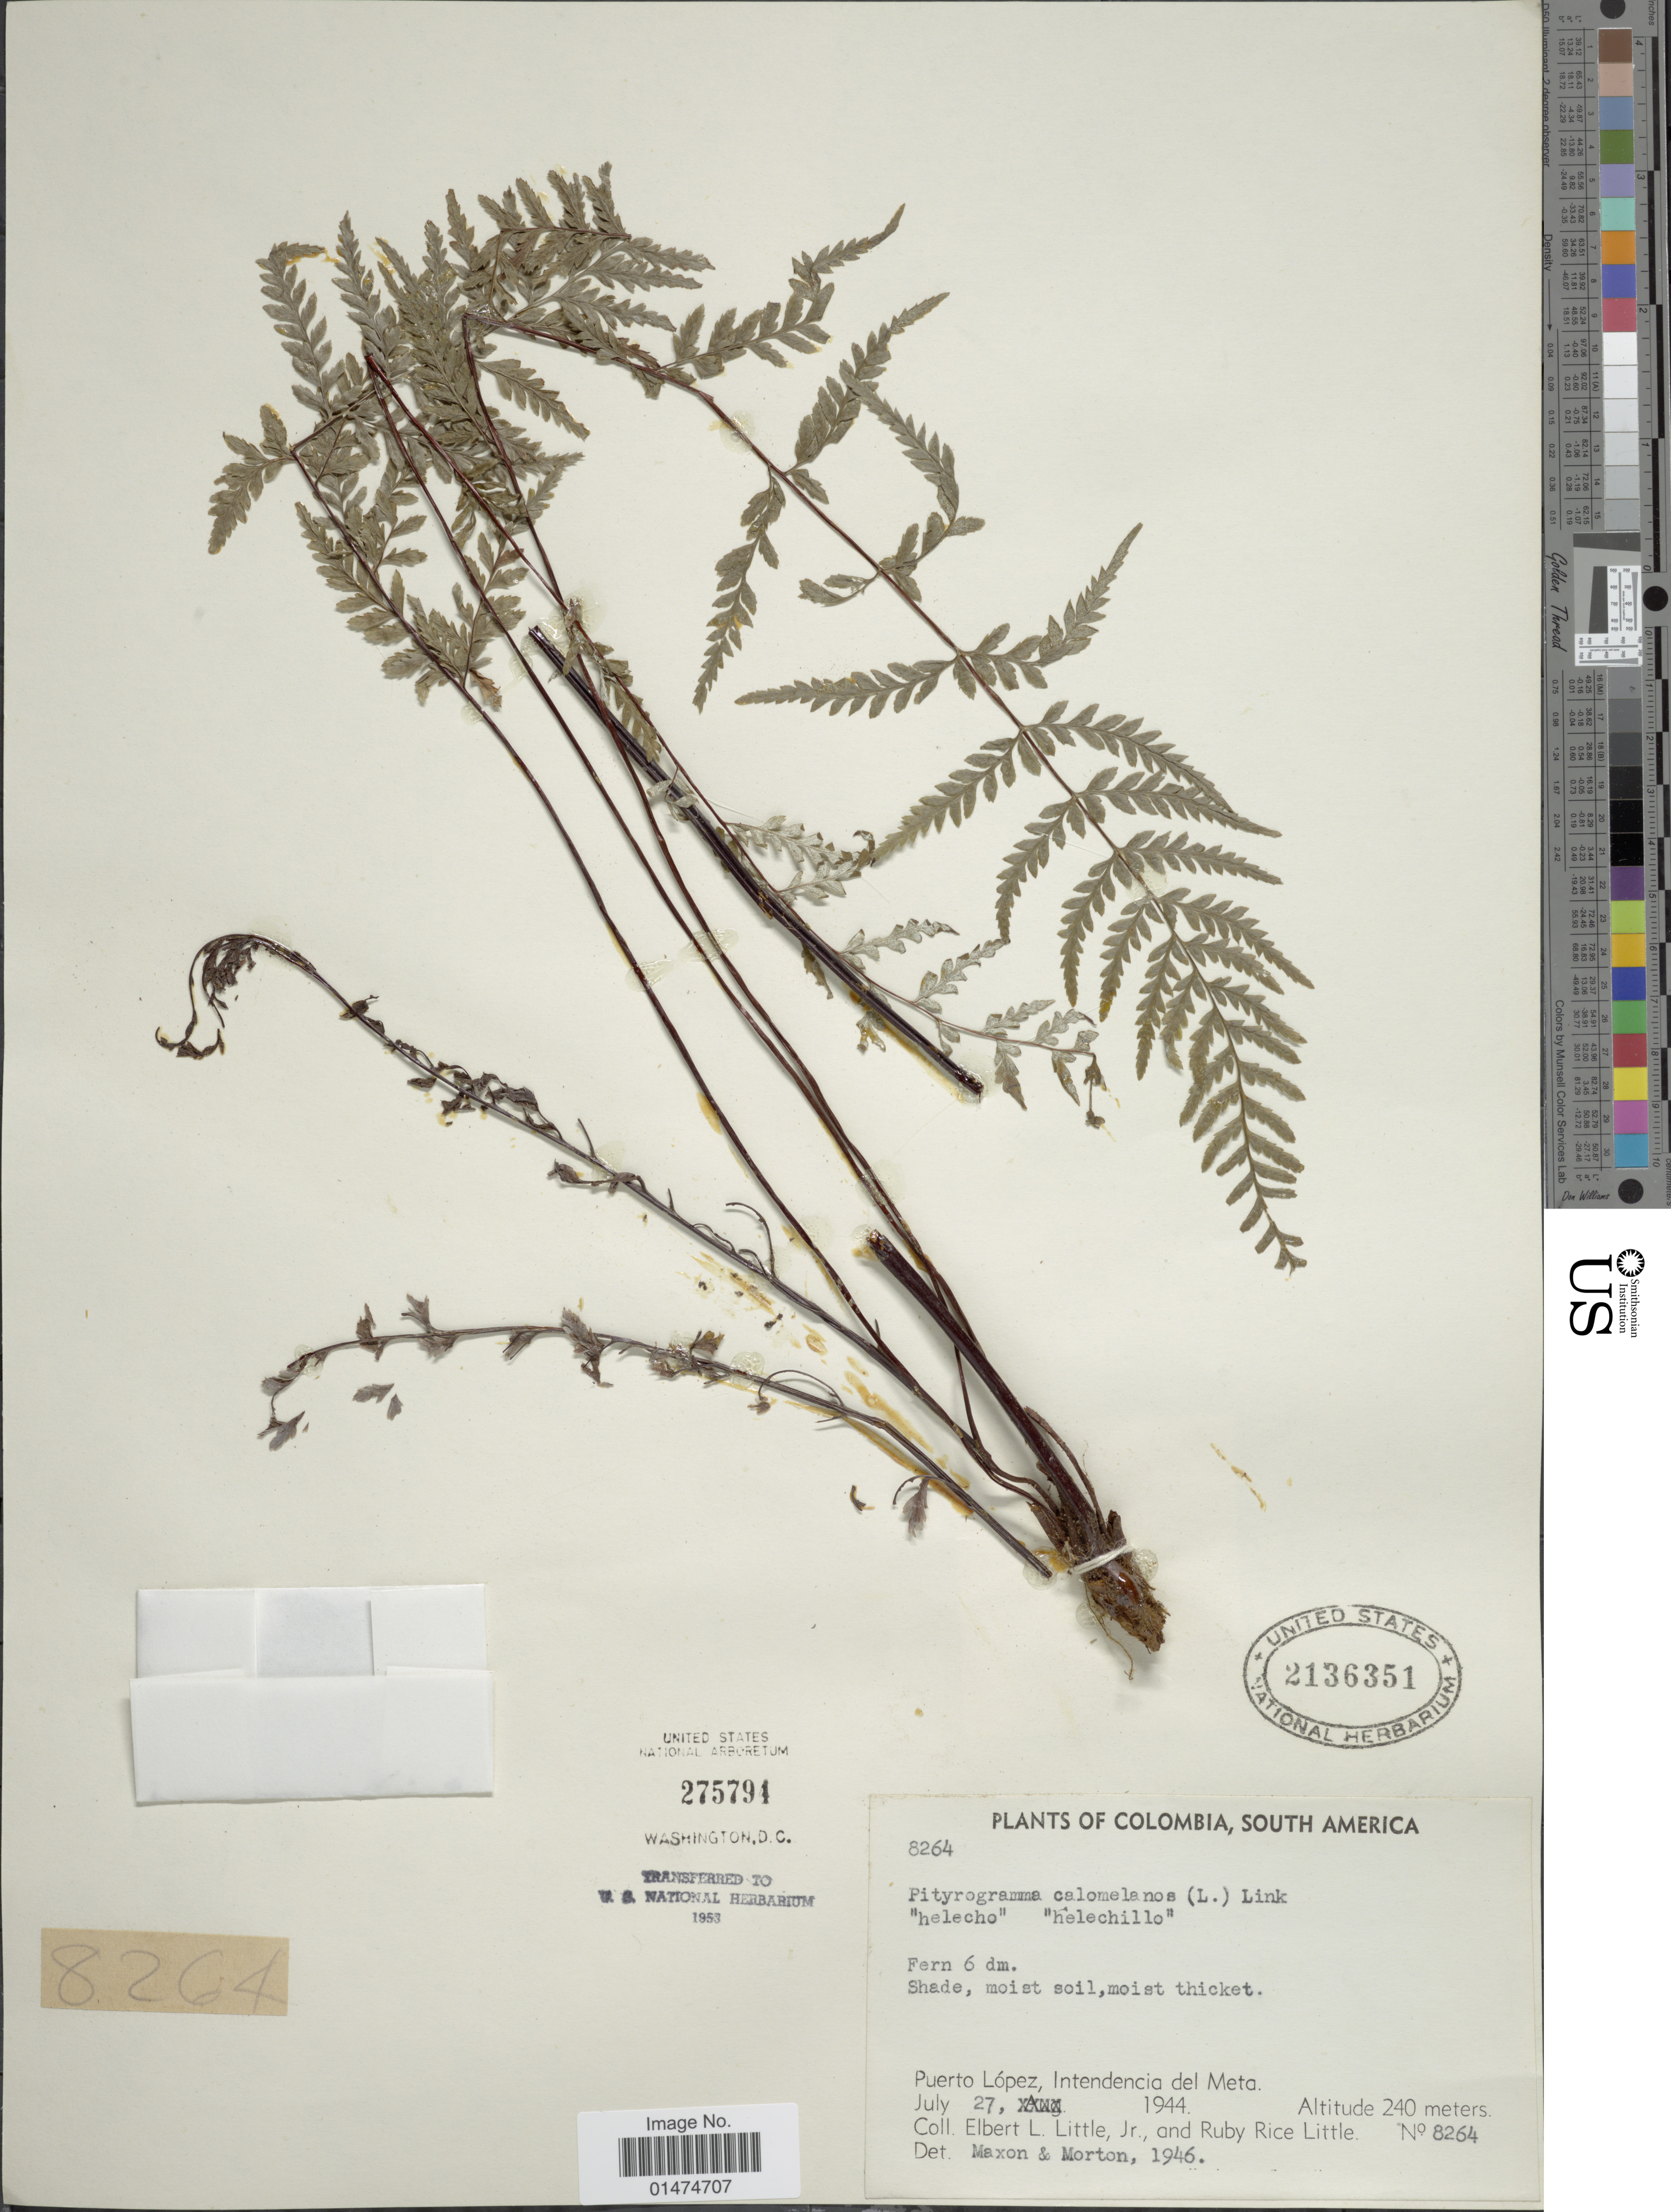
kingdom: Plantae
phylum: Tracheophyta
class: Polypodiopsida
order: Polypodiales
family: Pteridaceae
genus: Pityrogramma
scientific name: Pityrogramma calomelanos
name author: (L.) Link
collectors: E. L. Little & R. R. Little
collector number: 8264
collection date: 1944-07-27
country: Colombia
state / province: Meta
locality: Colombia, South America, Puerto Lopez, Intendencia del Meta.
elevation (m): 240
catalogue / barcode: US 2136351